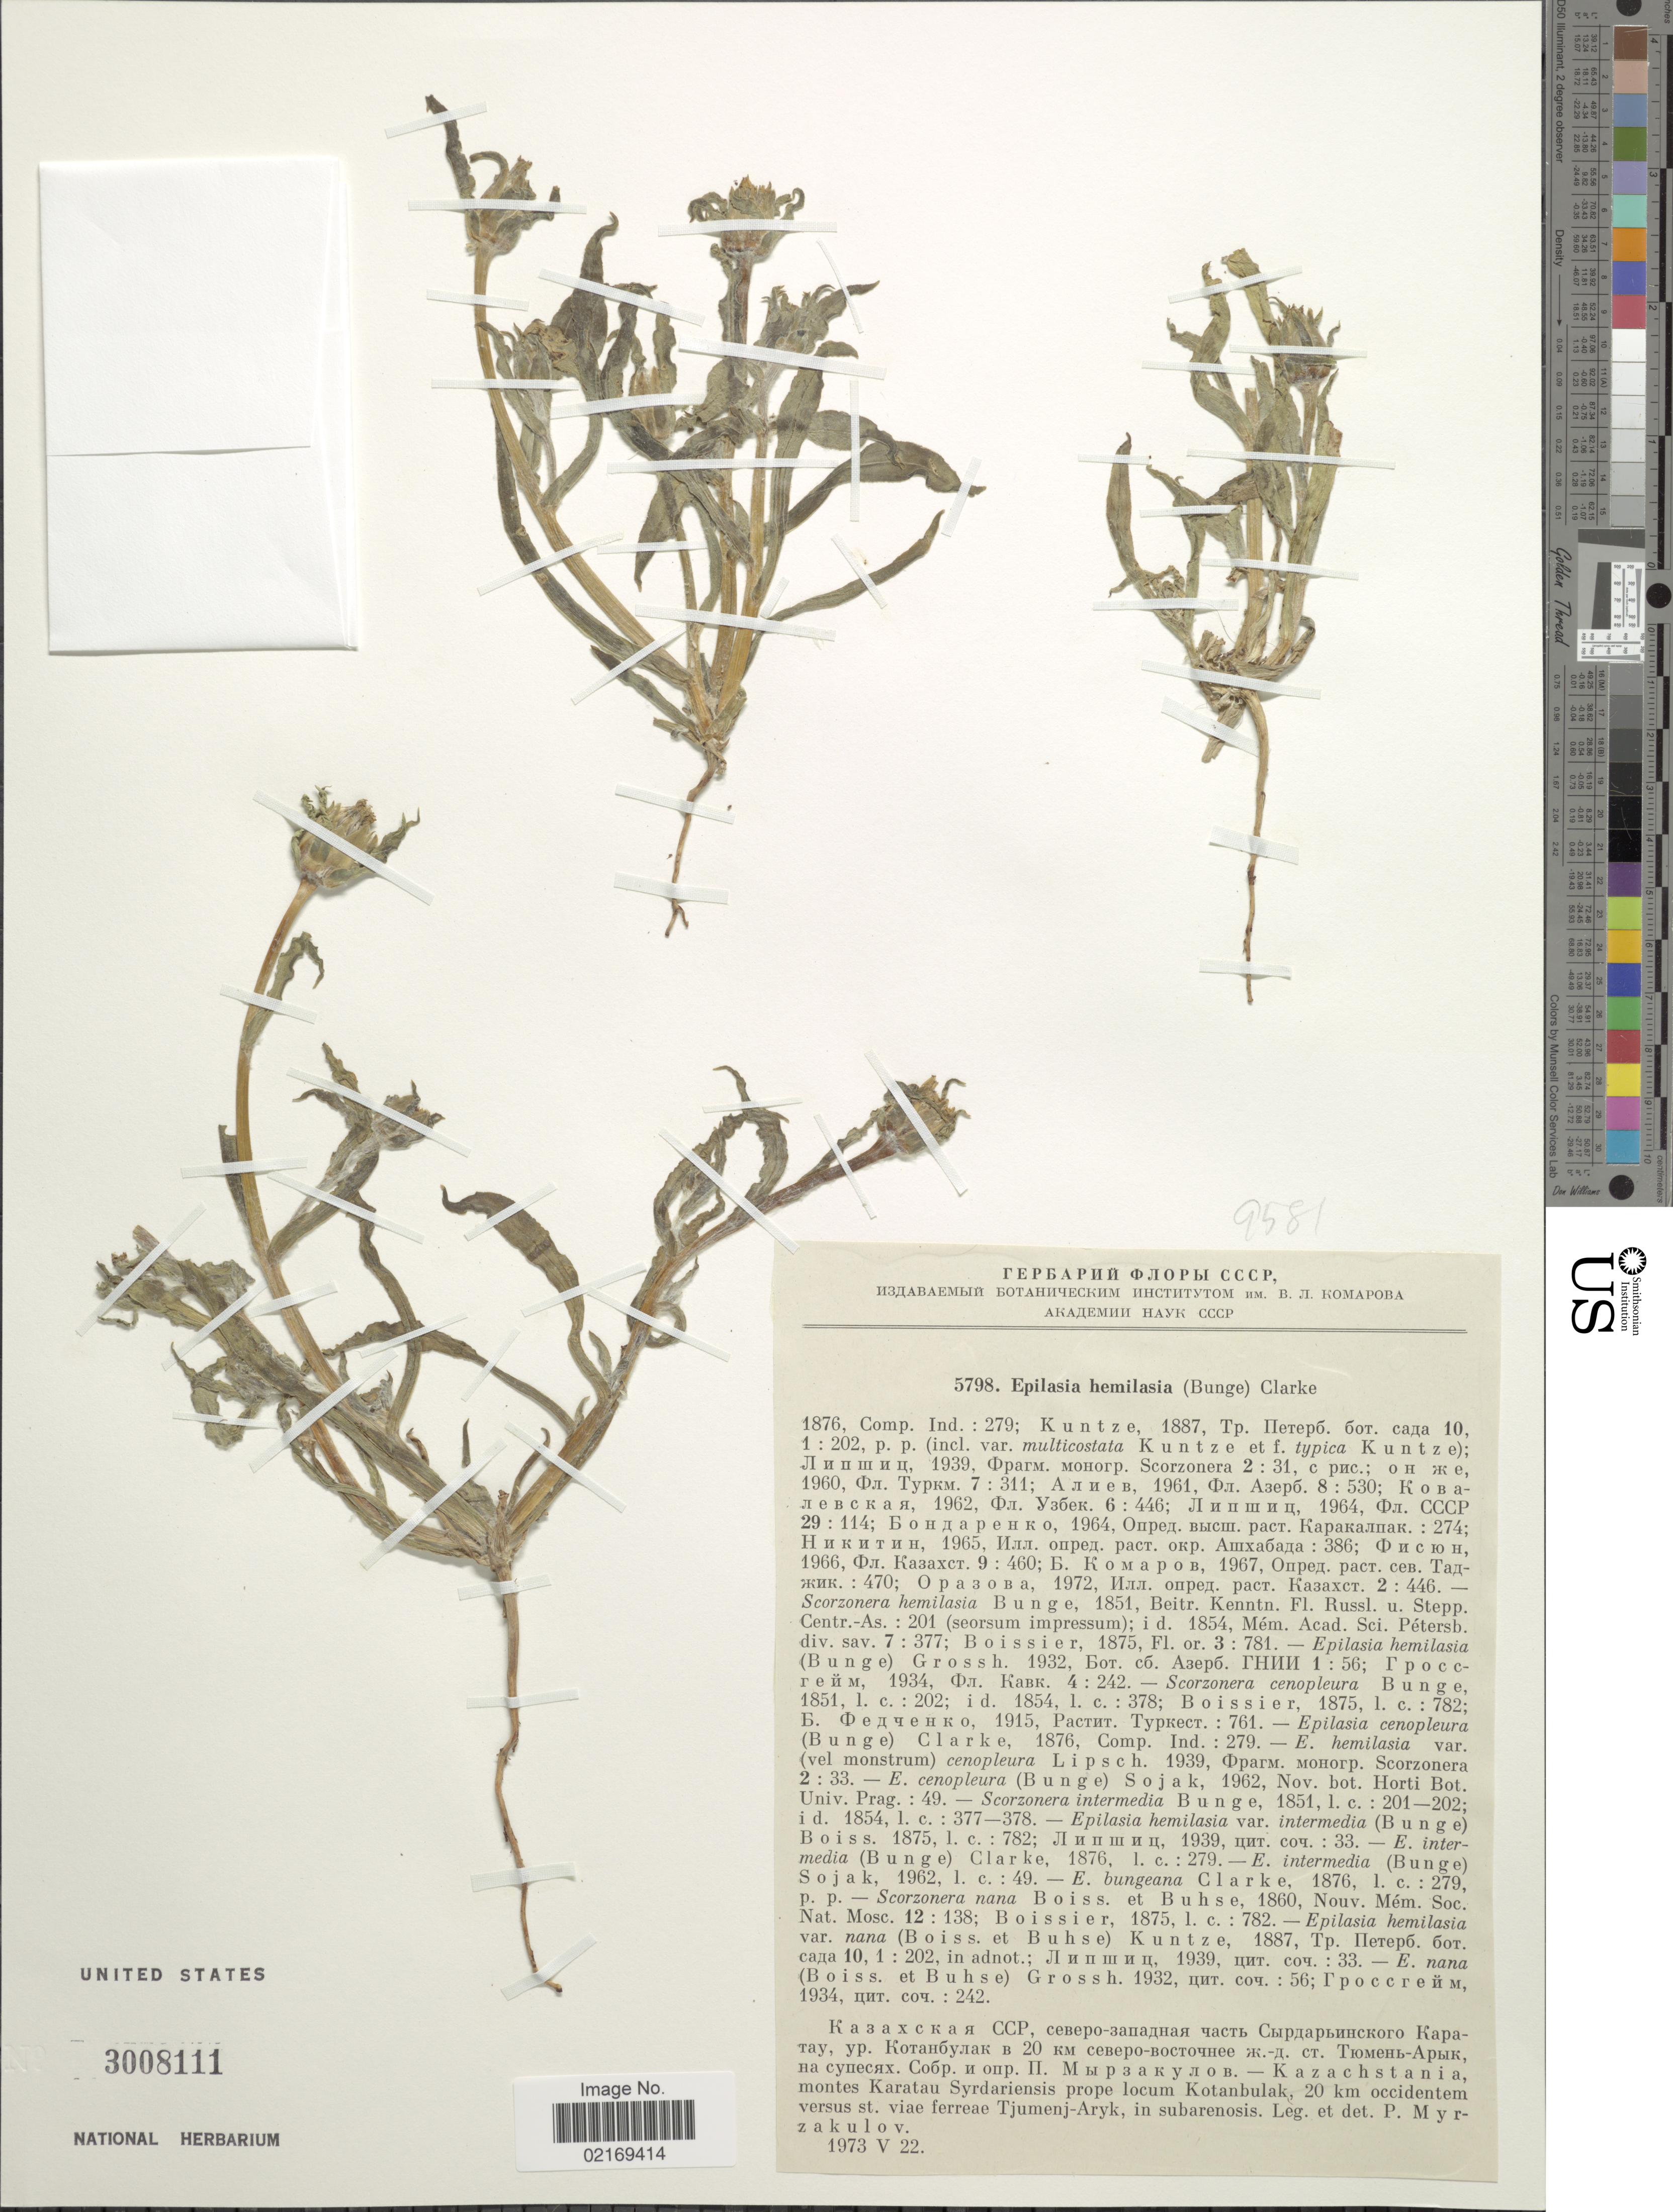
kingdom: Plantae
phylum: Tracheophyta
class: Magnoliopsida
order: Asterales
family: Asteraceae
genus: Epilasia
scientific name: Epilasia hemilasia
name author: (Bunge) C.B. Clarke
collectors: P. Myrzakulov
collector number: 5798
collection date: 1973-05-22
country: Kazakhstan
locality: Kazachstania, montes Karatau Syrdariensis prope locum Kotanbulak, 20 km occidentem versus st. viae ferreae Tjumenj-Aryk, in subarenosis.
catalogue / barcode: US 3008111